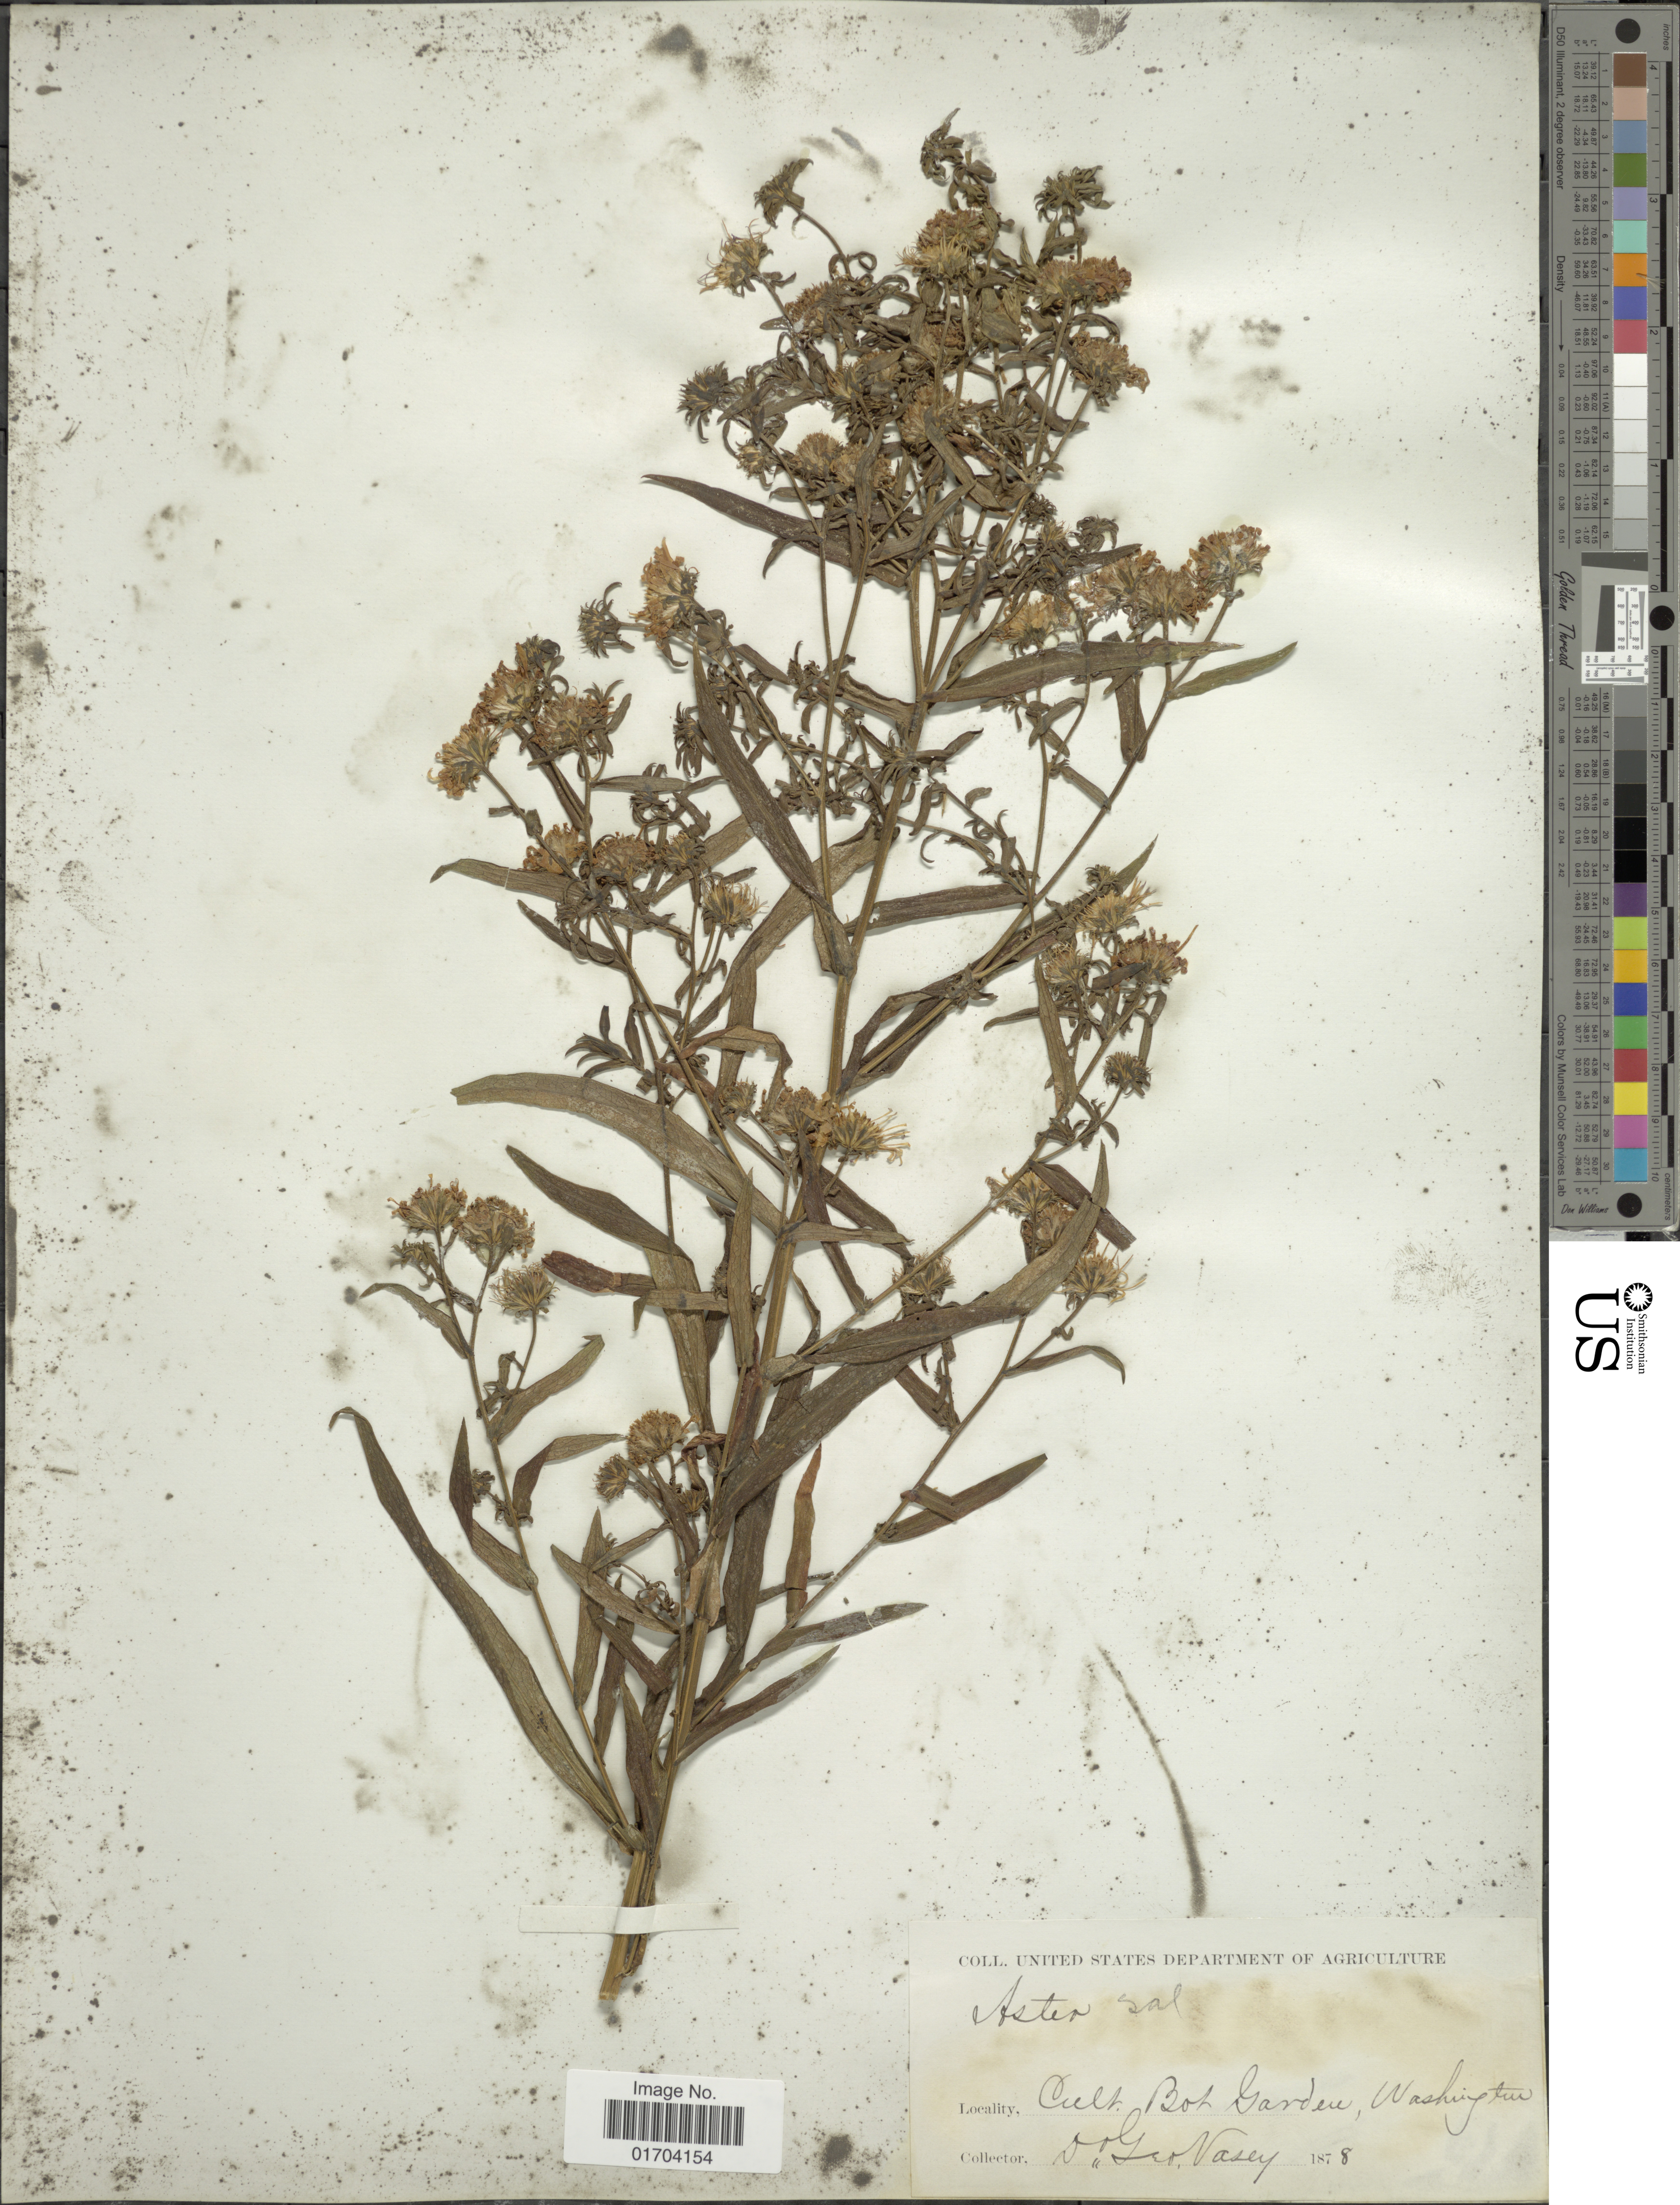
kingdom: Plantae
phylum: Tracheophyta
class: Magnoliopsida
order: Asterales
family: Asteraceae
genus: Symphyotrichum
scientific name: Symphyotrichum sp.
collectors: G. Vasey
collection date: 1878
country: United States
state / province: Washington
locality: Bot. Garden, Washington.